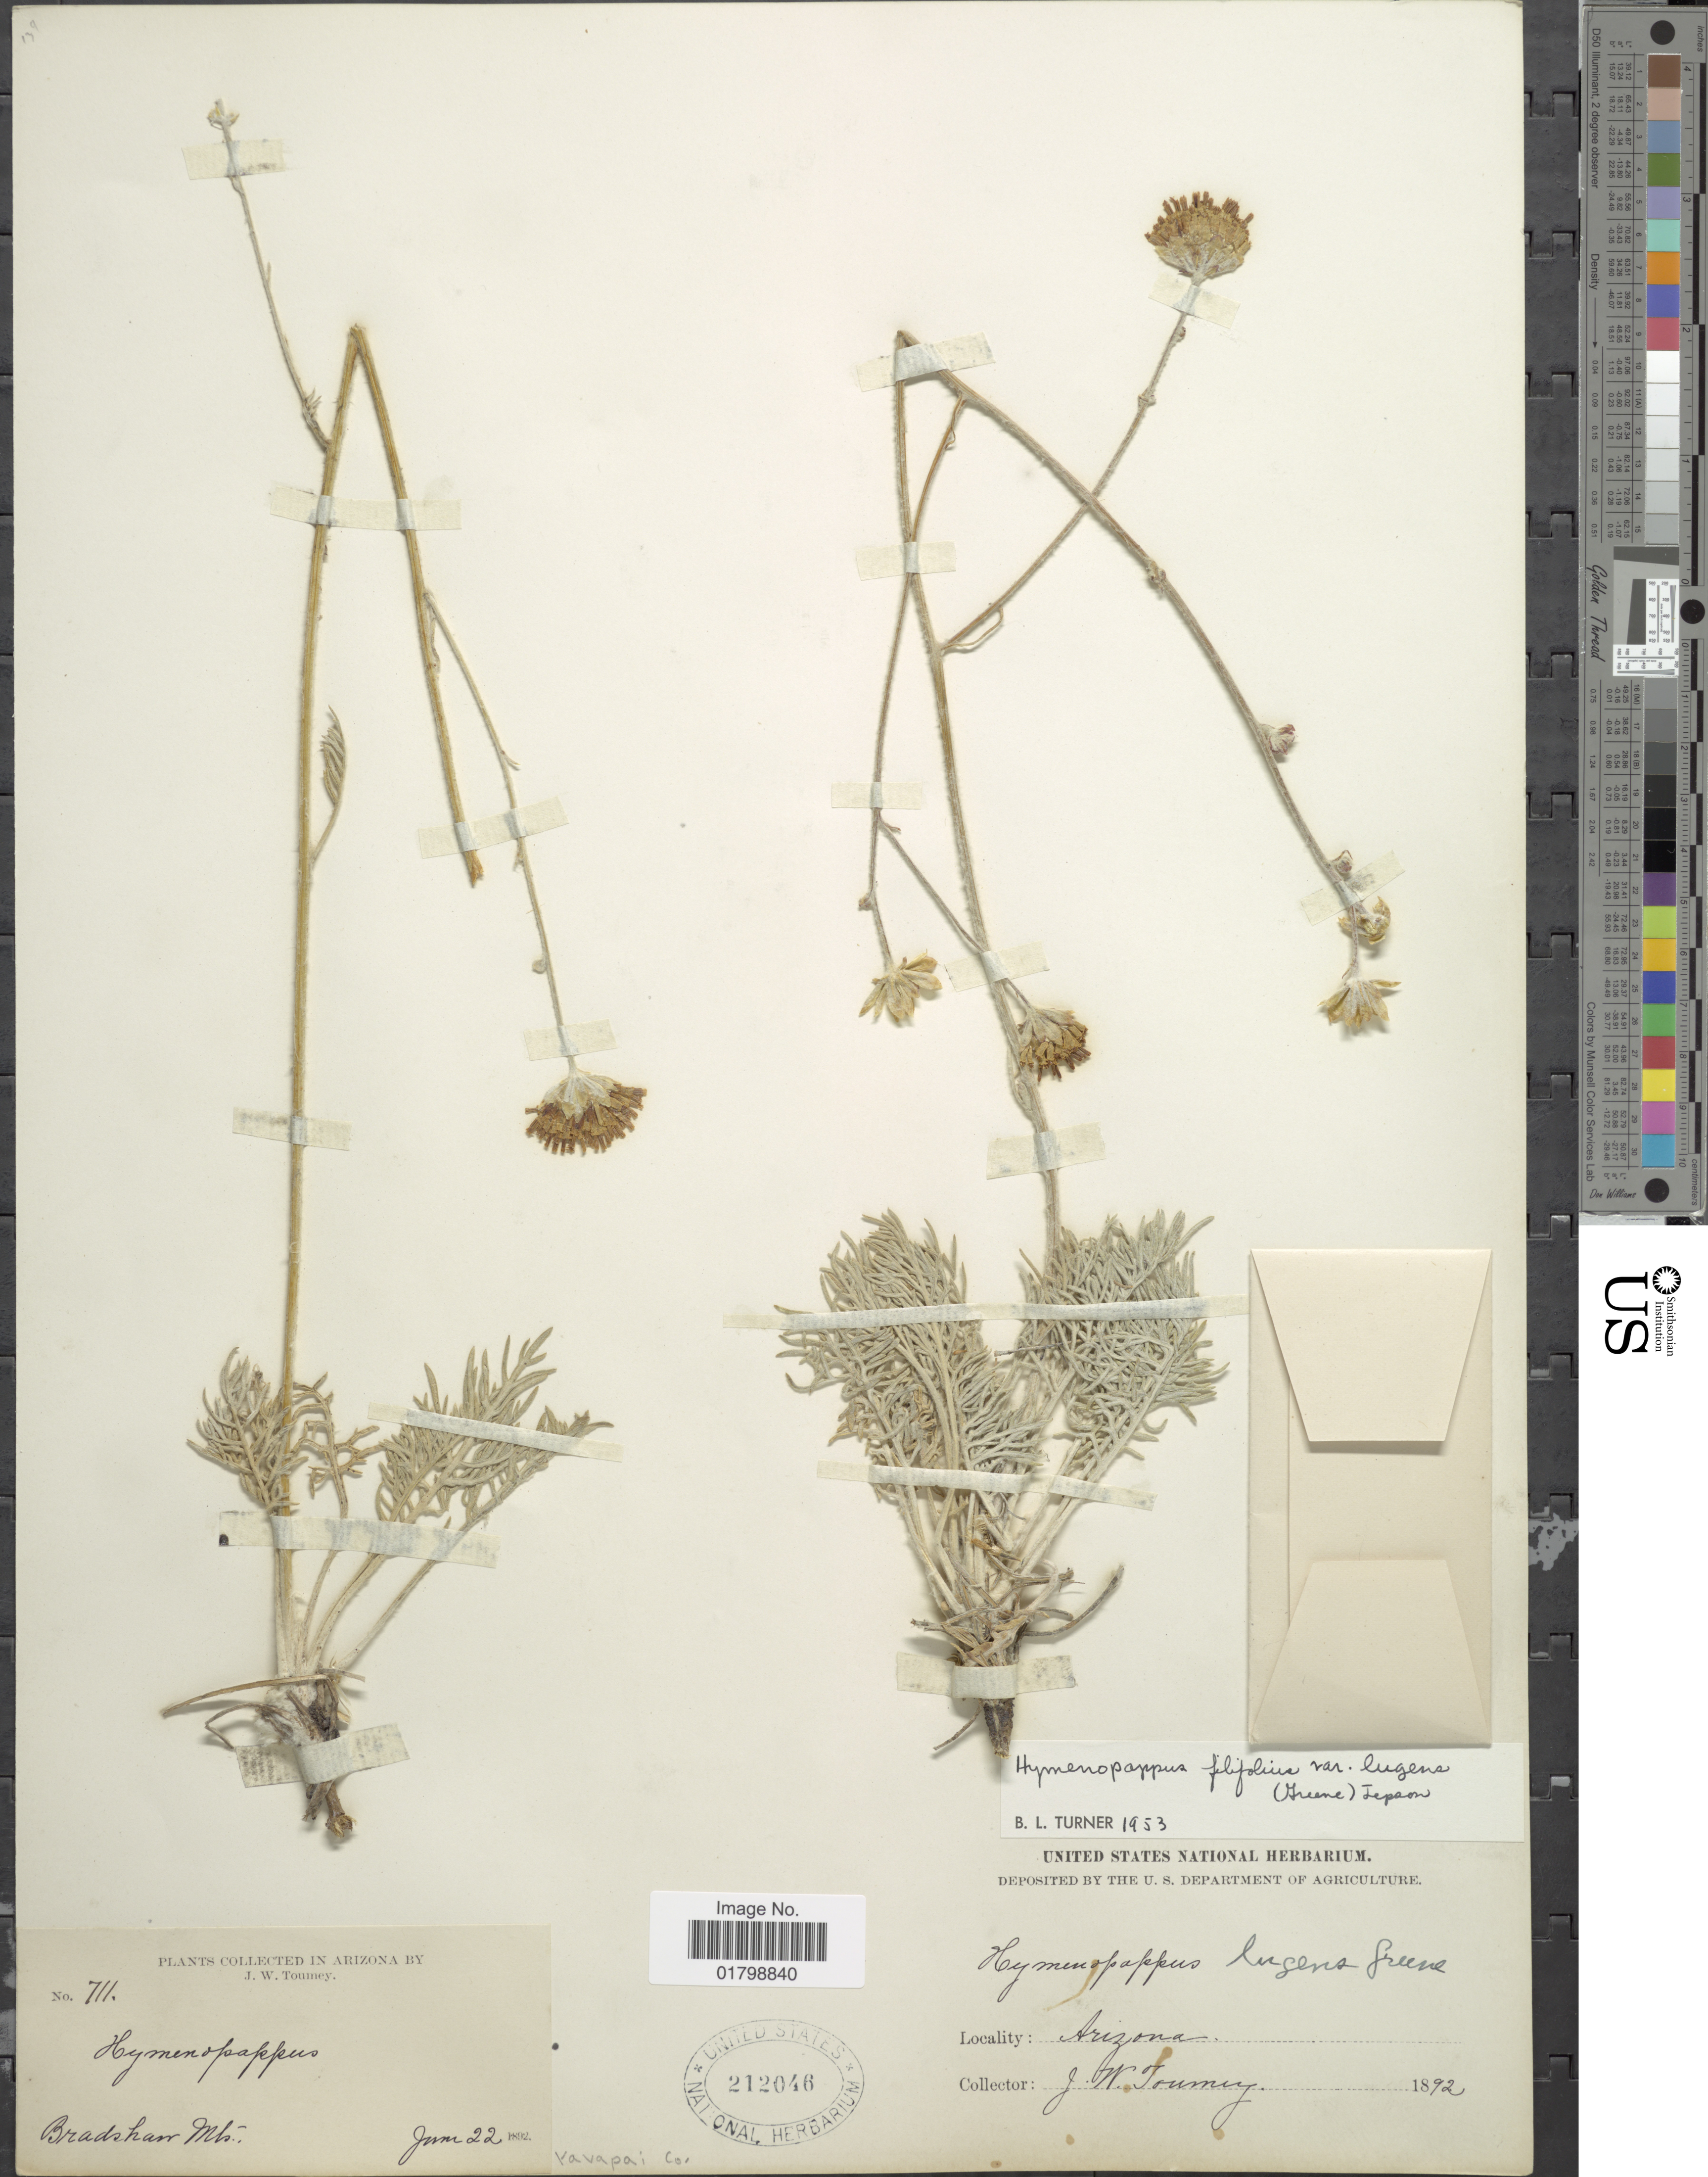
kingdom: Plantae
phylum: Tracheophyta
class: Magnoliopsida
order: Asterales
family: Asteraceae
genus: Hymenopappus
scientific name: Hymenopappus filifolius var. lugens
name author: (Greene) Jeps.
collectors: J. W. Toumey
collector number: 711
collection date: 1892-06-22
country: United States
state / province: Arizona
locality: Bradshaw Mts., Yavapai Co.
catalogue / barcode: US 212046